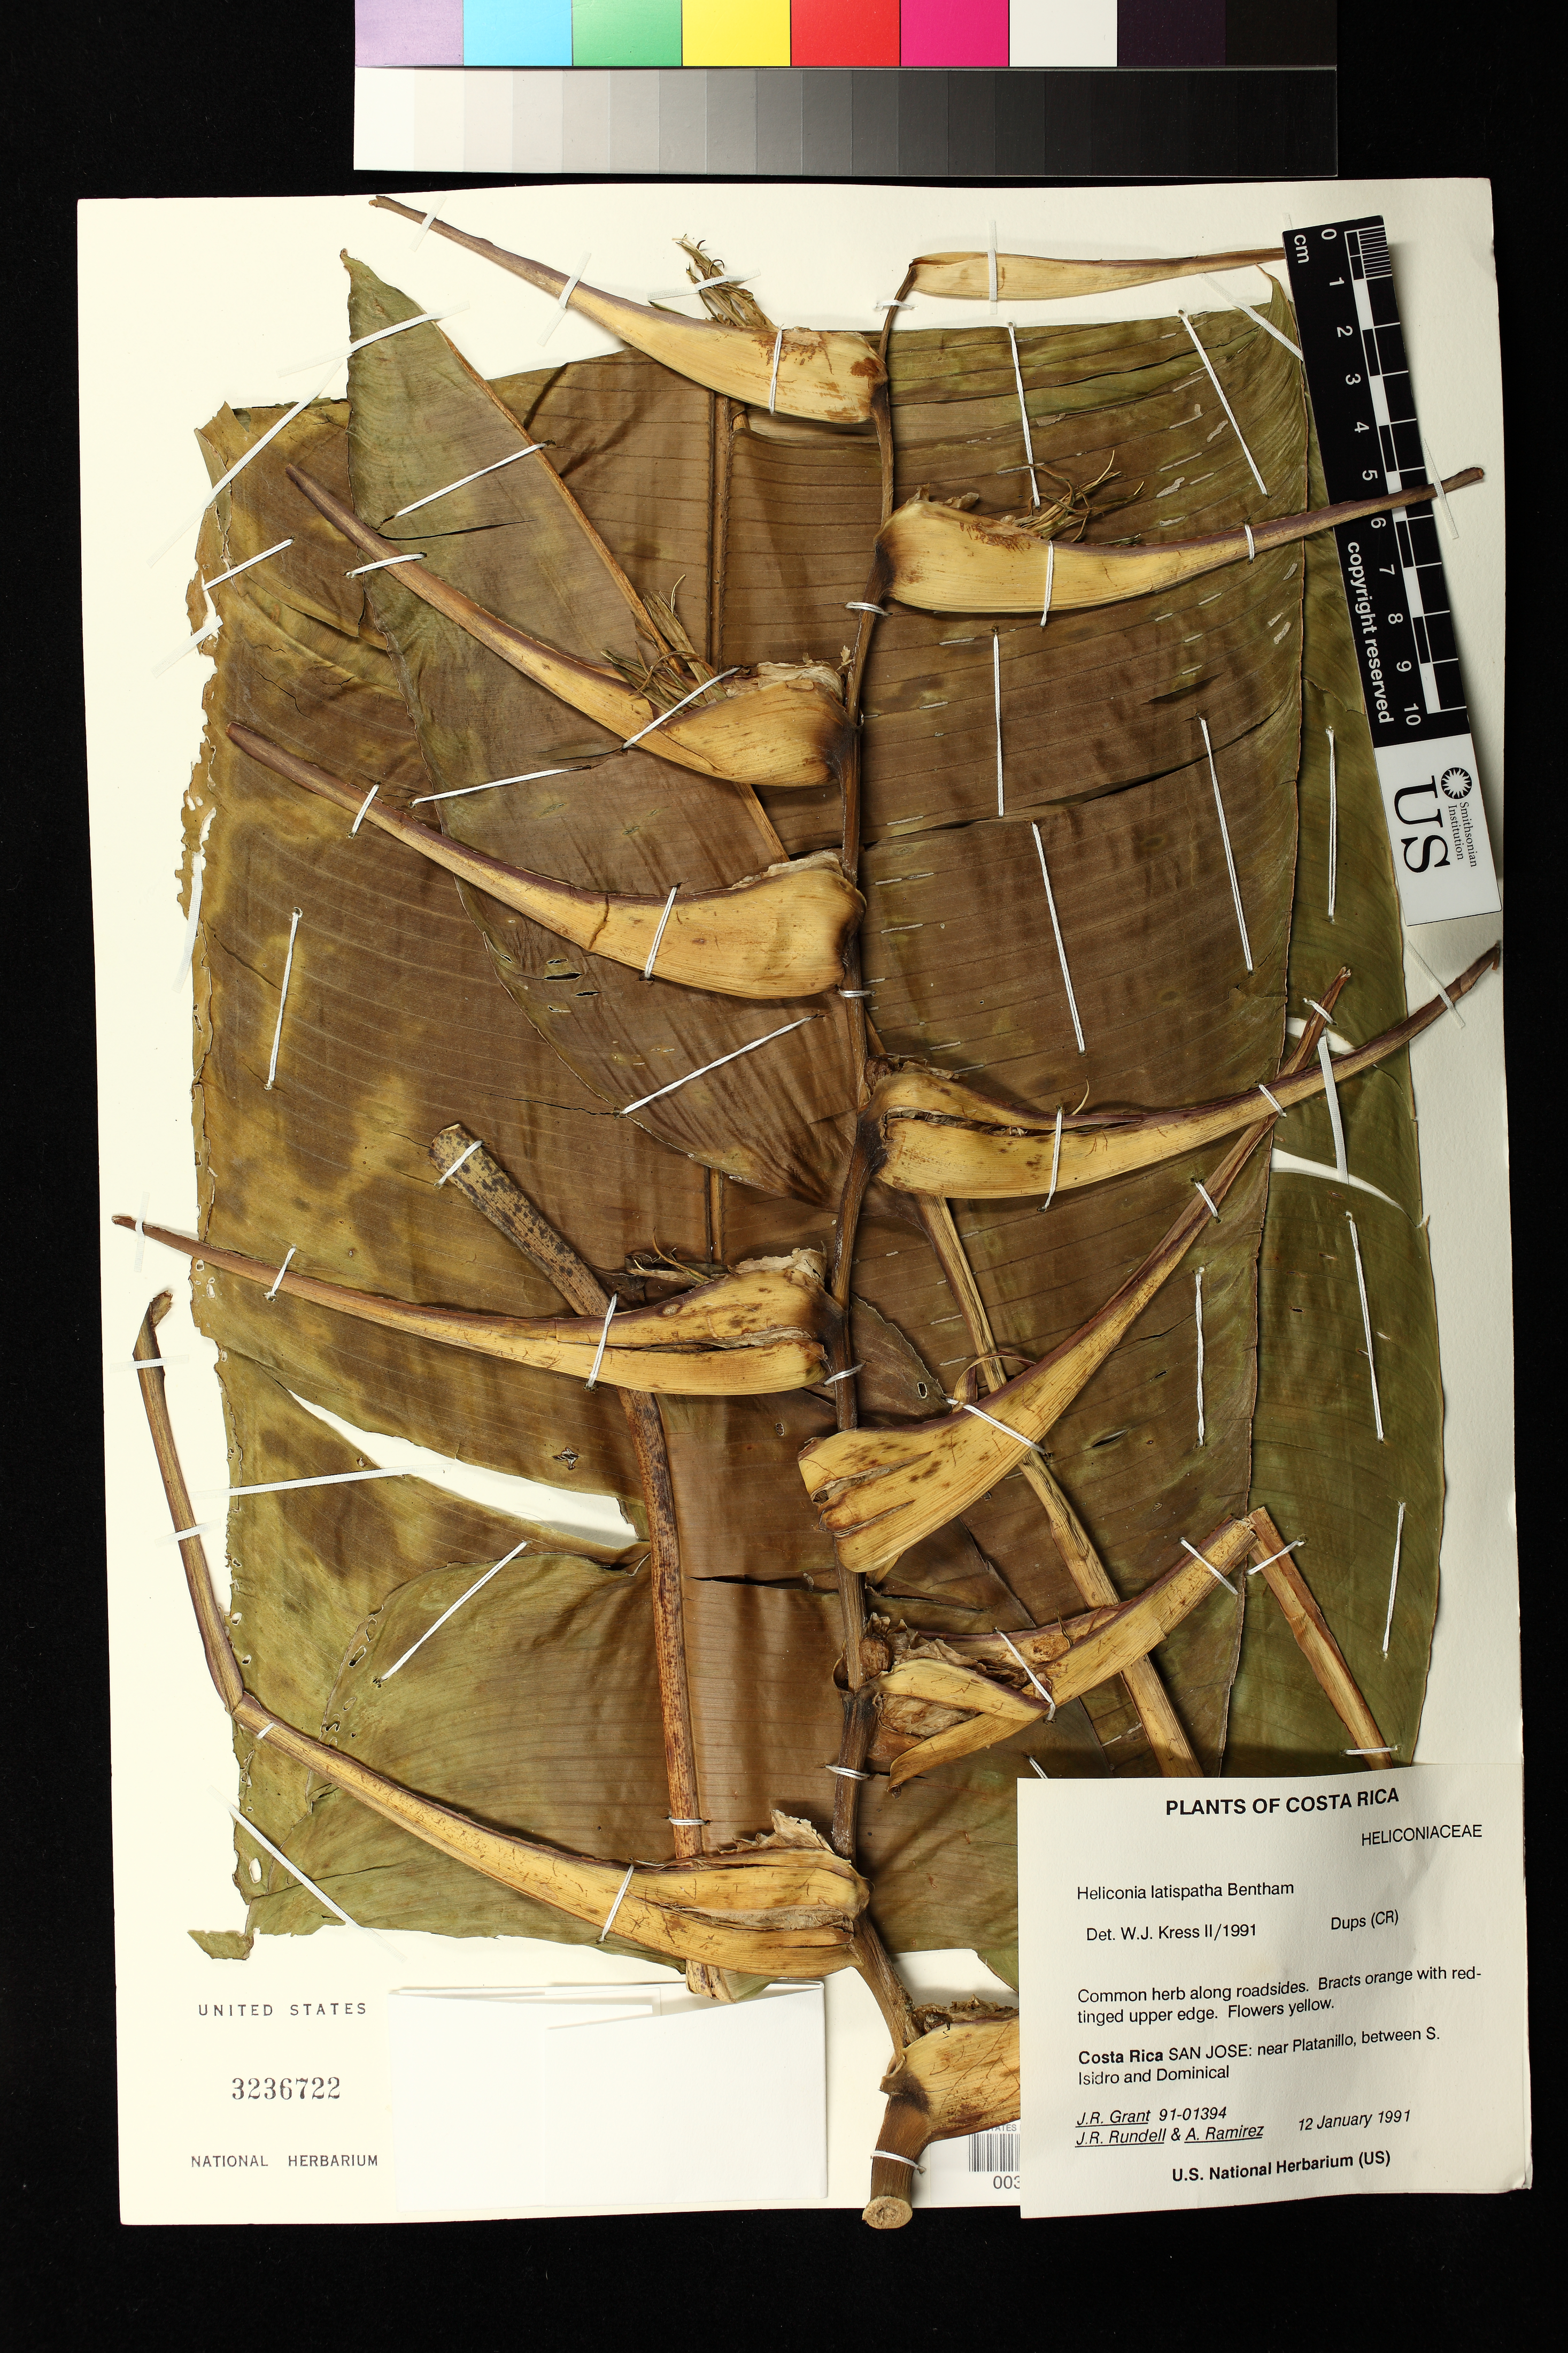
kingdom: Plantae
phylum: Tracheophyta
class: Liliopsida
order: Zingiberales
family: Heliconiaceae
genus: Heliconia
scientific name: Heliconia latispatha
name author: Benth.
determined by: Kress, W. J., (US), Smithsonian Institution - National Museum of Natural History (UNITED STATES)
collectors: J. R. Grant, J. R. Rundell & A. Ramirez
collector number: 91-01394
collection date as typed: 12 Jan 1991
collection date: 1991-01-12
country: Costa Rica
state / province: San José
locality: Near platanillo, between s. isidro and dominical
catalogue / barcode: US 3236722